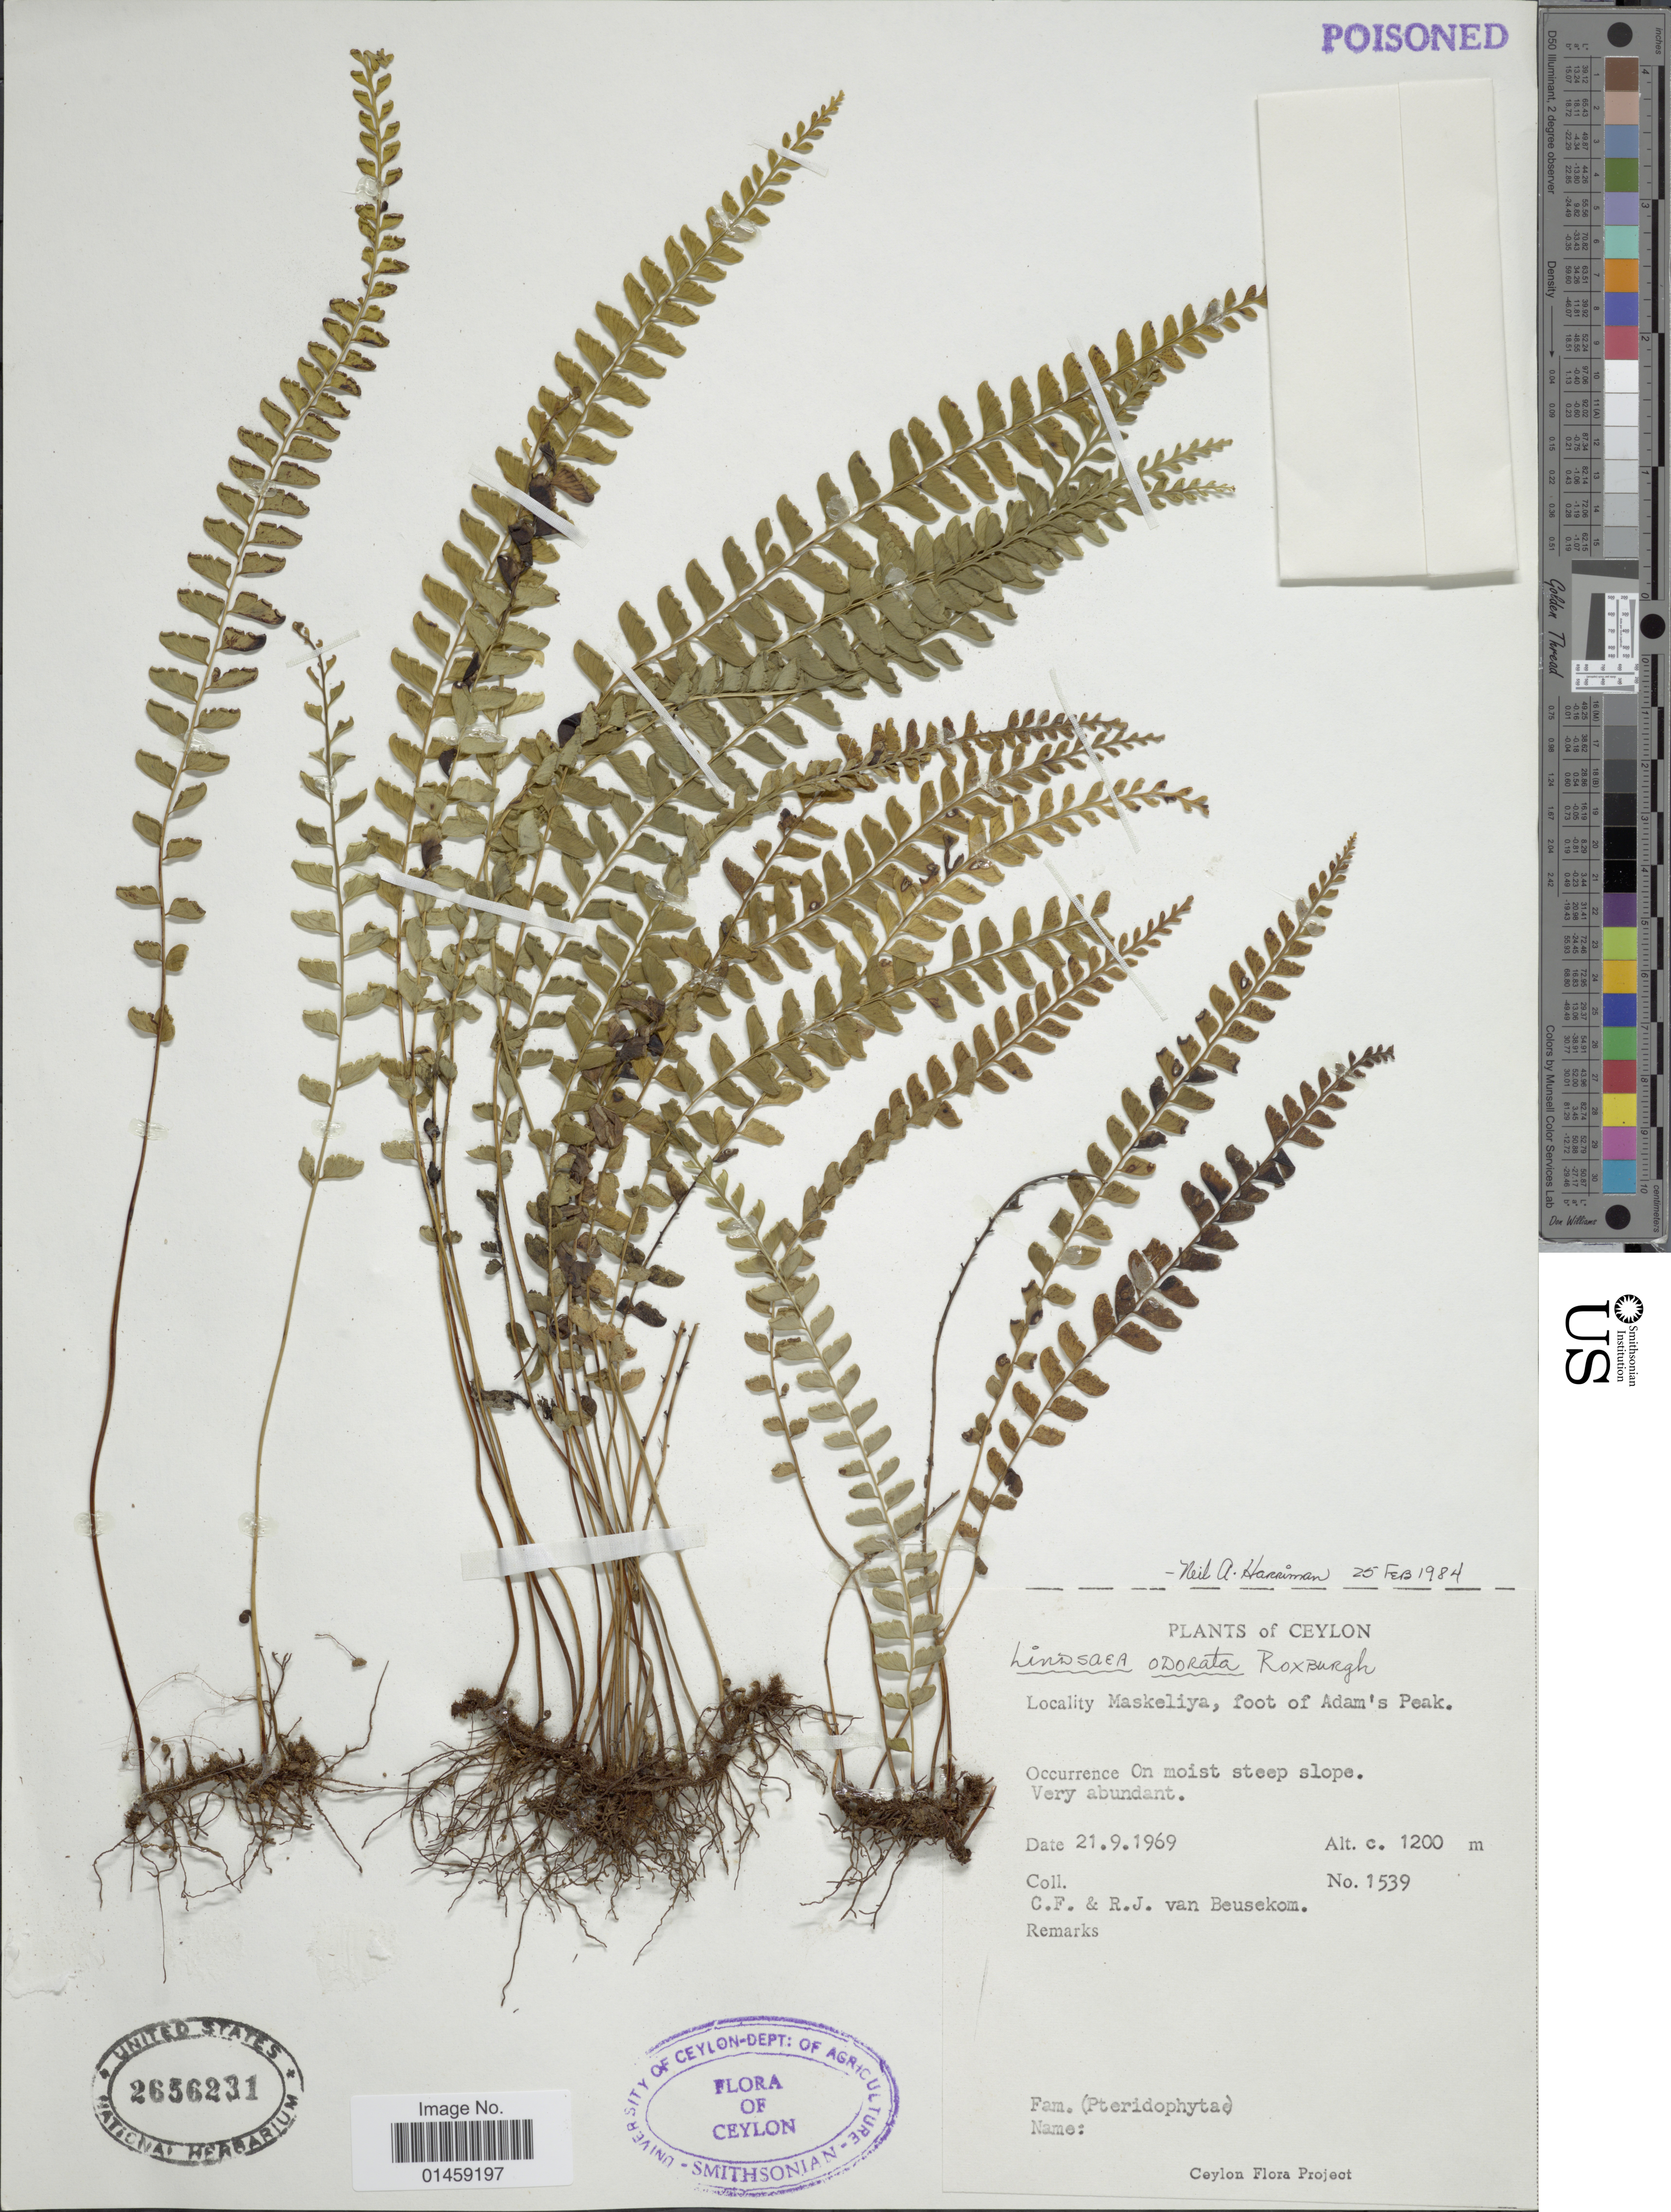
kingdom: Plantae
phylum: Tracheophyta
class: Polypodiopsida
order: Polypodiales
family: Lindsaeaceae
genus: Lindsaea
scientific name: Lindsaea odorata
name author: Roxb.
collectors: C. F. Beusekom & R. Beusekom-Osinga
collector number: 1539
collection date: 1969-09-21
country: Sri Lanka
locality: Ceylon. Maskeliya, foot of Adam's Peak.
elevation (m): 1200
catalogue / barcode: US 2656231